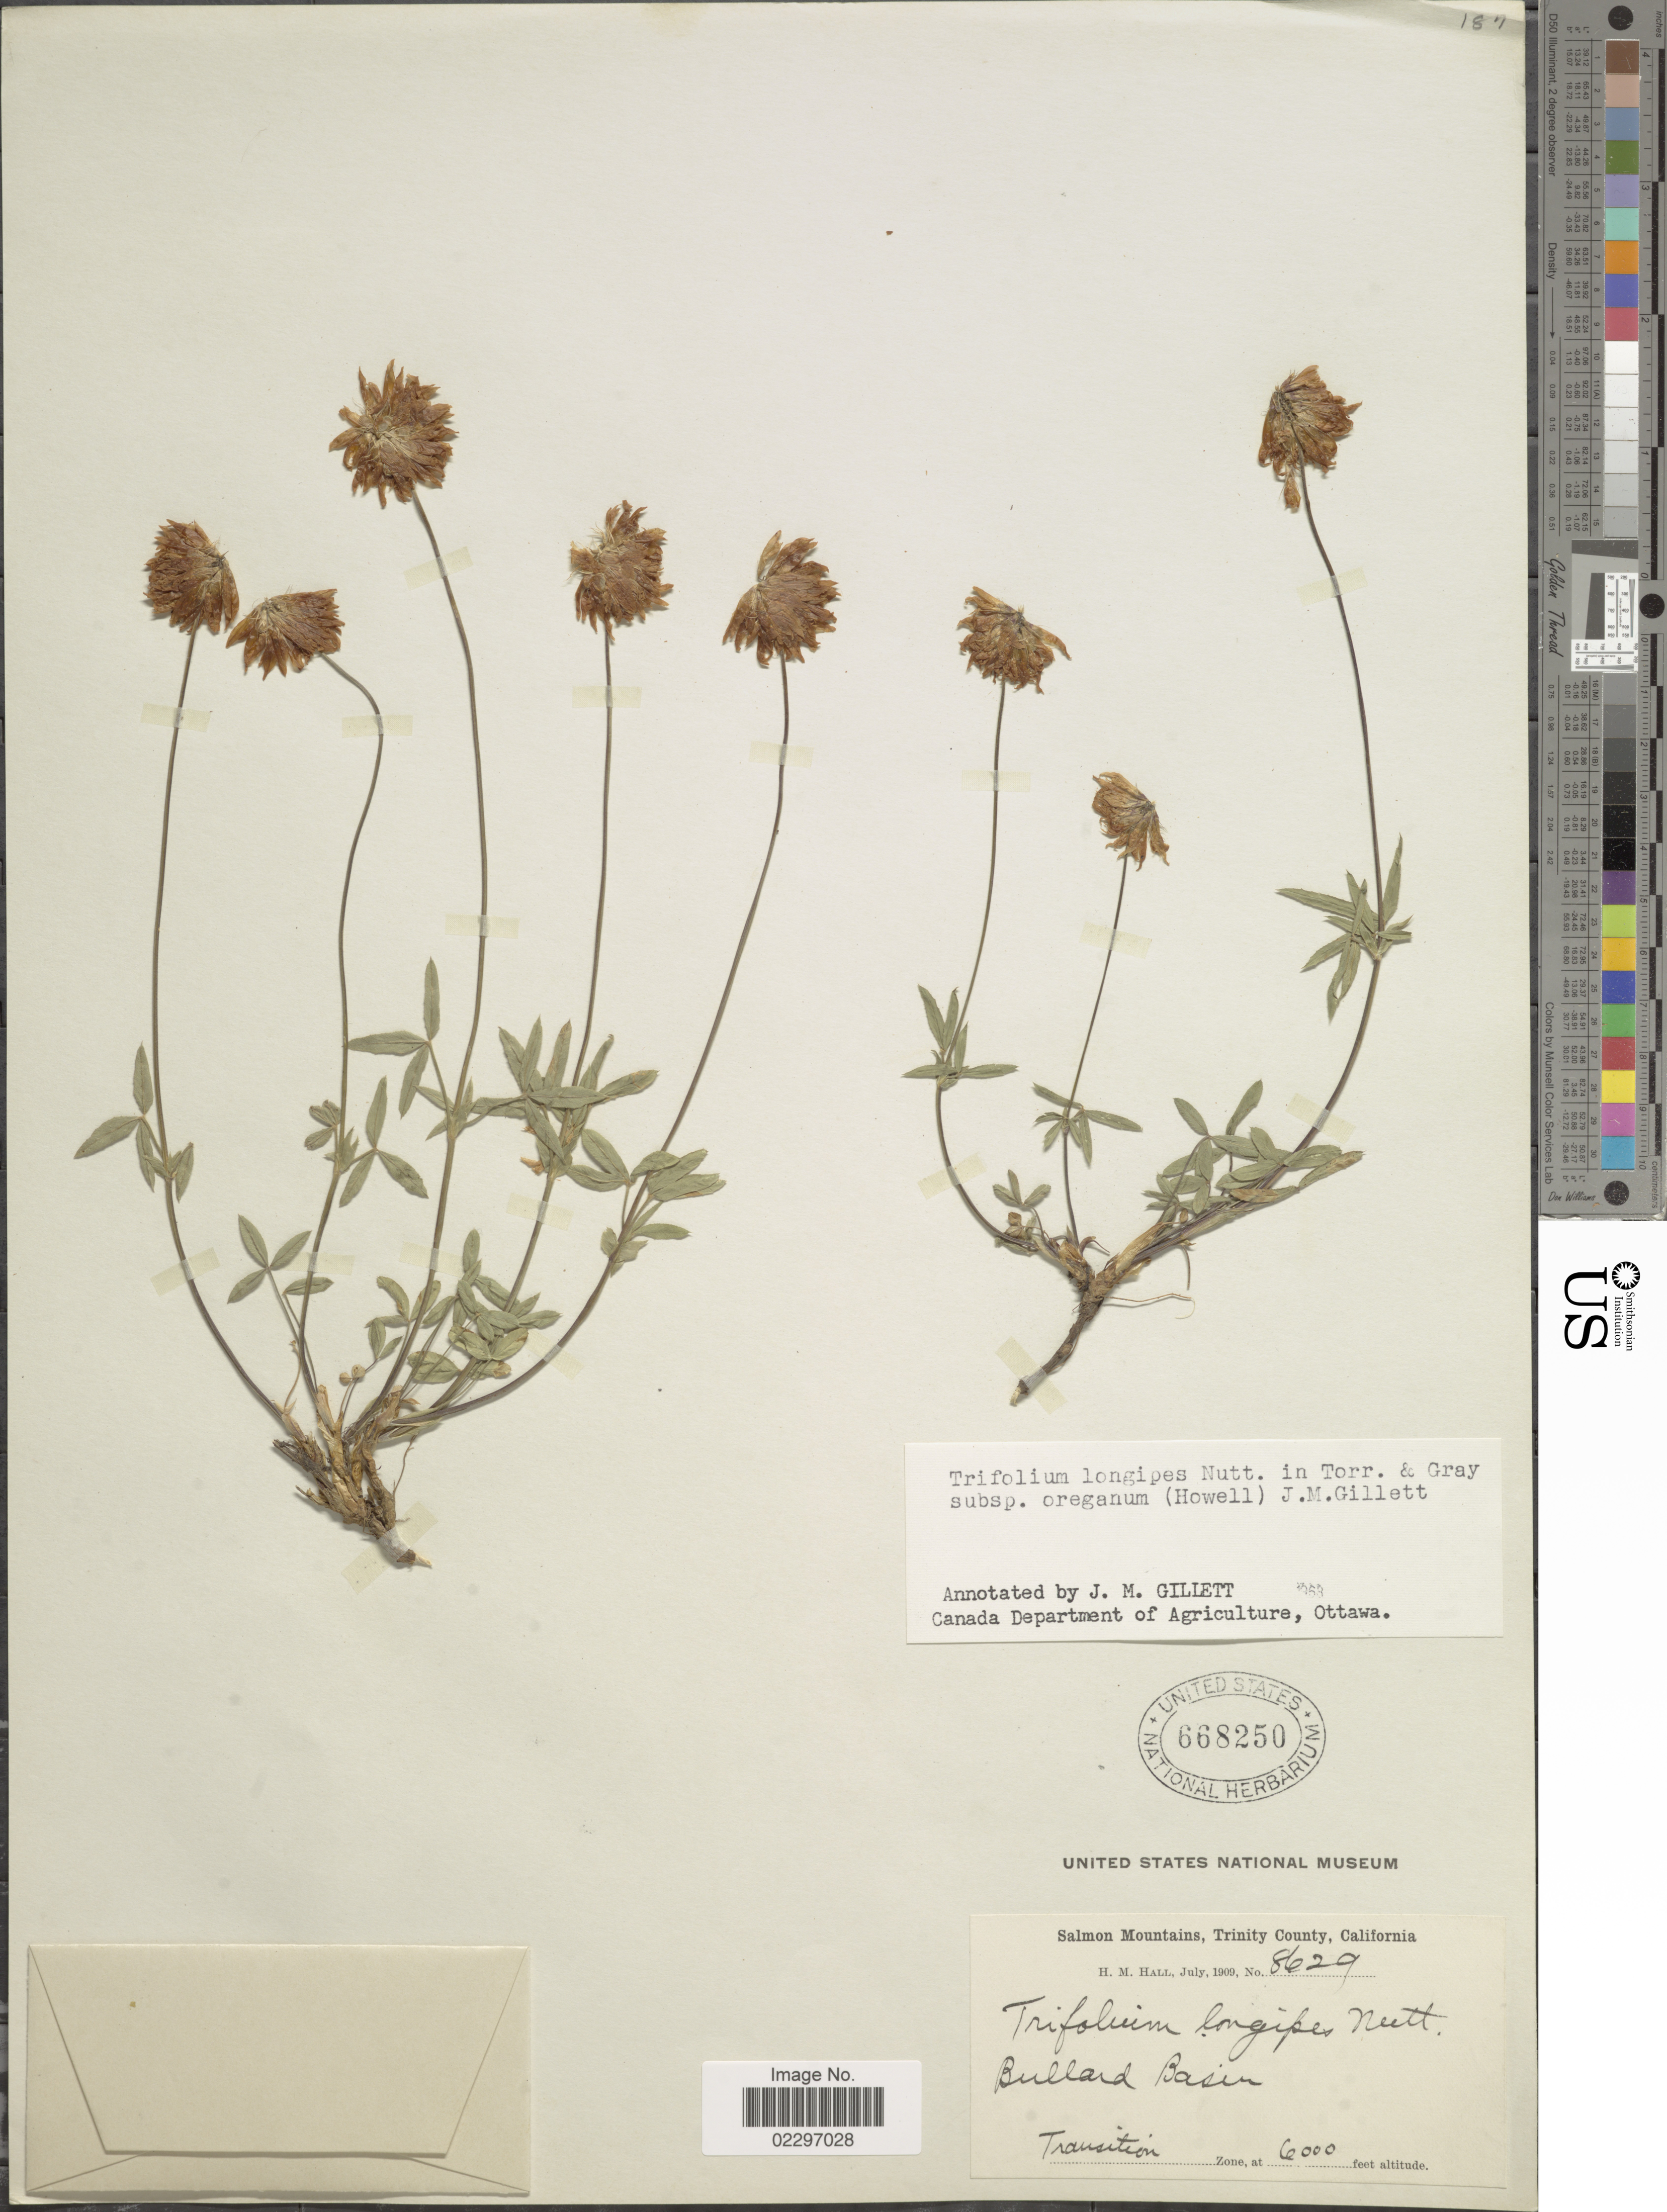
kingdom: Plantae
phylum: Tracheophyta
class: Magnoliopsida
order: Fabales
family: Fabaceae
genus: Trifolium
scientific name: Trifolium longipes subsp. oreganum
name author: (Howell) J.M. Gillett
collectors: H. M. Hall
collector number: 8629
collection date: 1909-07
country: United States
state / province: California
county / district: Trinity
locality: Salmon Mountains, Trinity County, California. Bullard Basin. Transition Zone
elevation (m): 1829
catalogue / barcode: US 668250